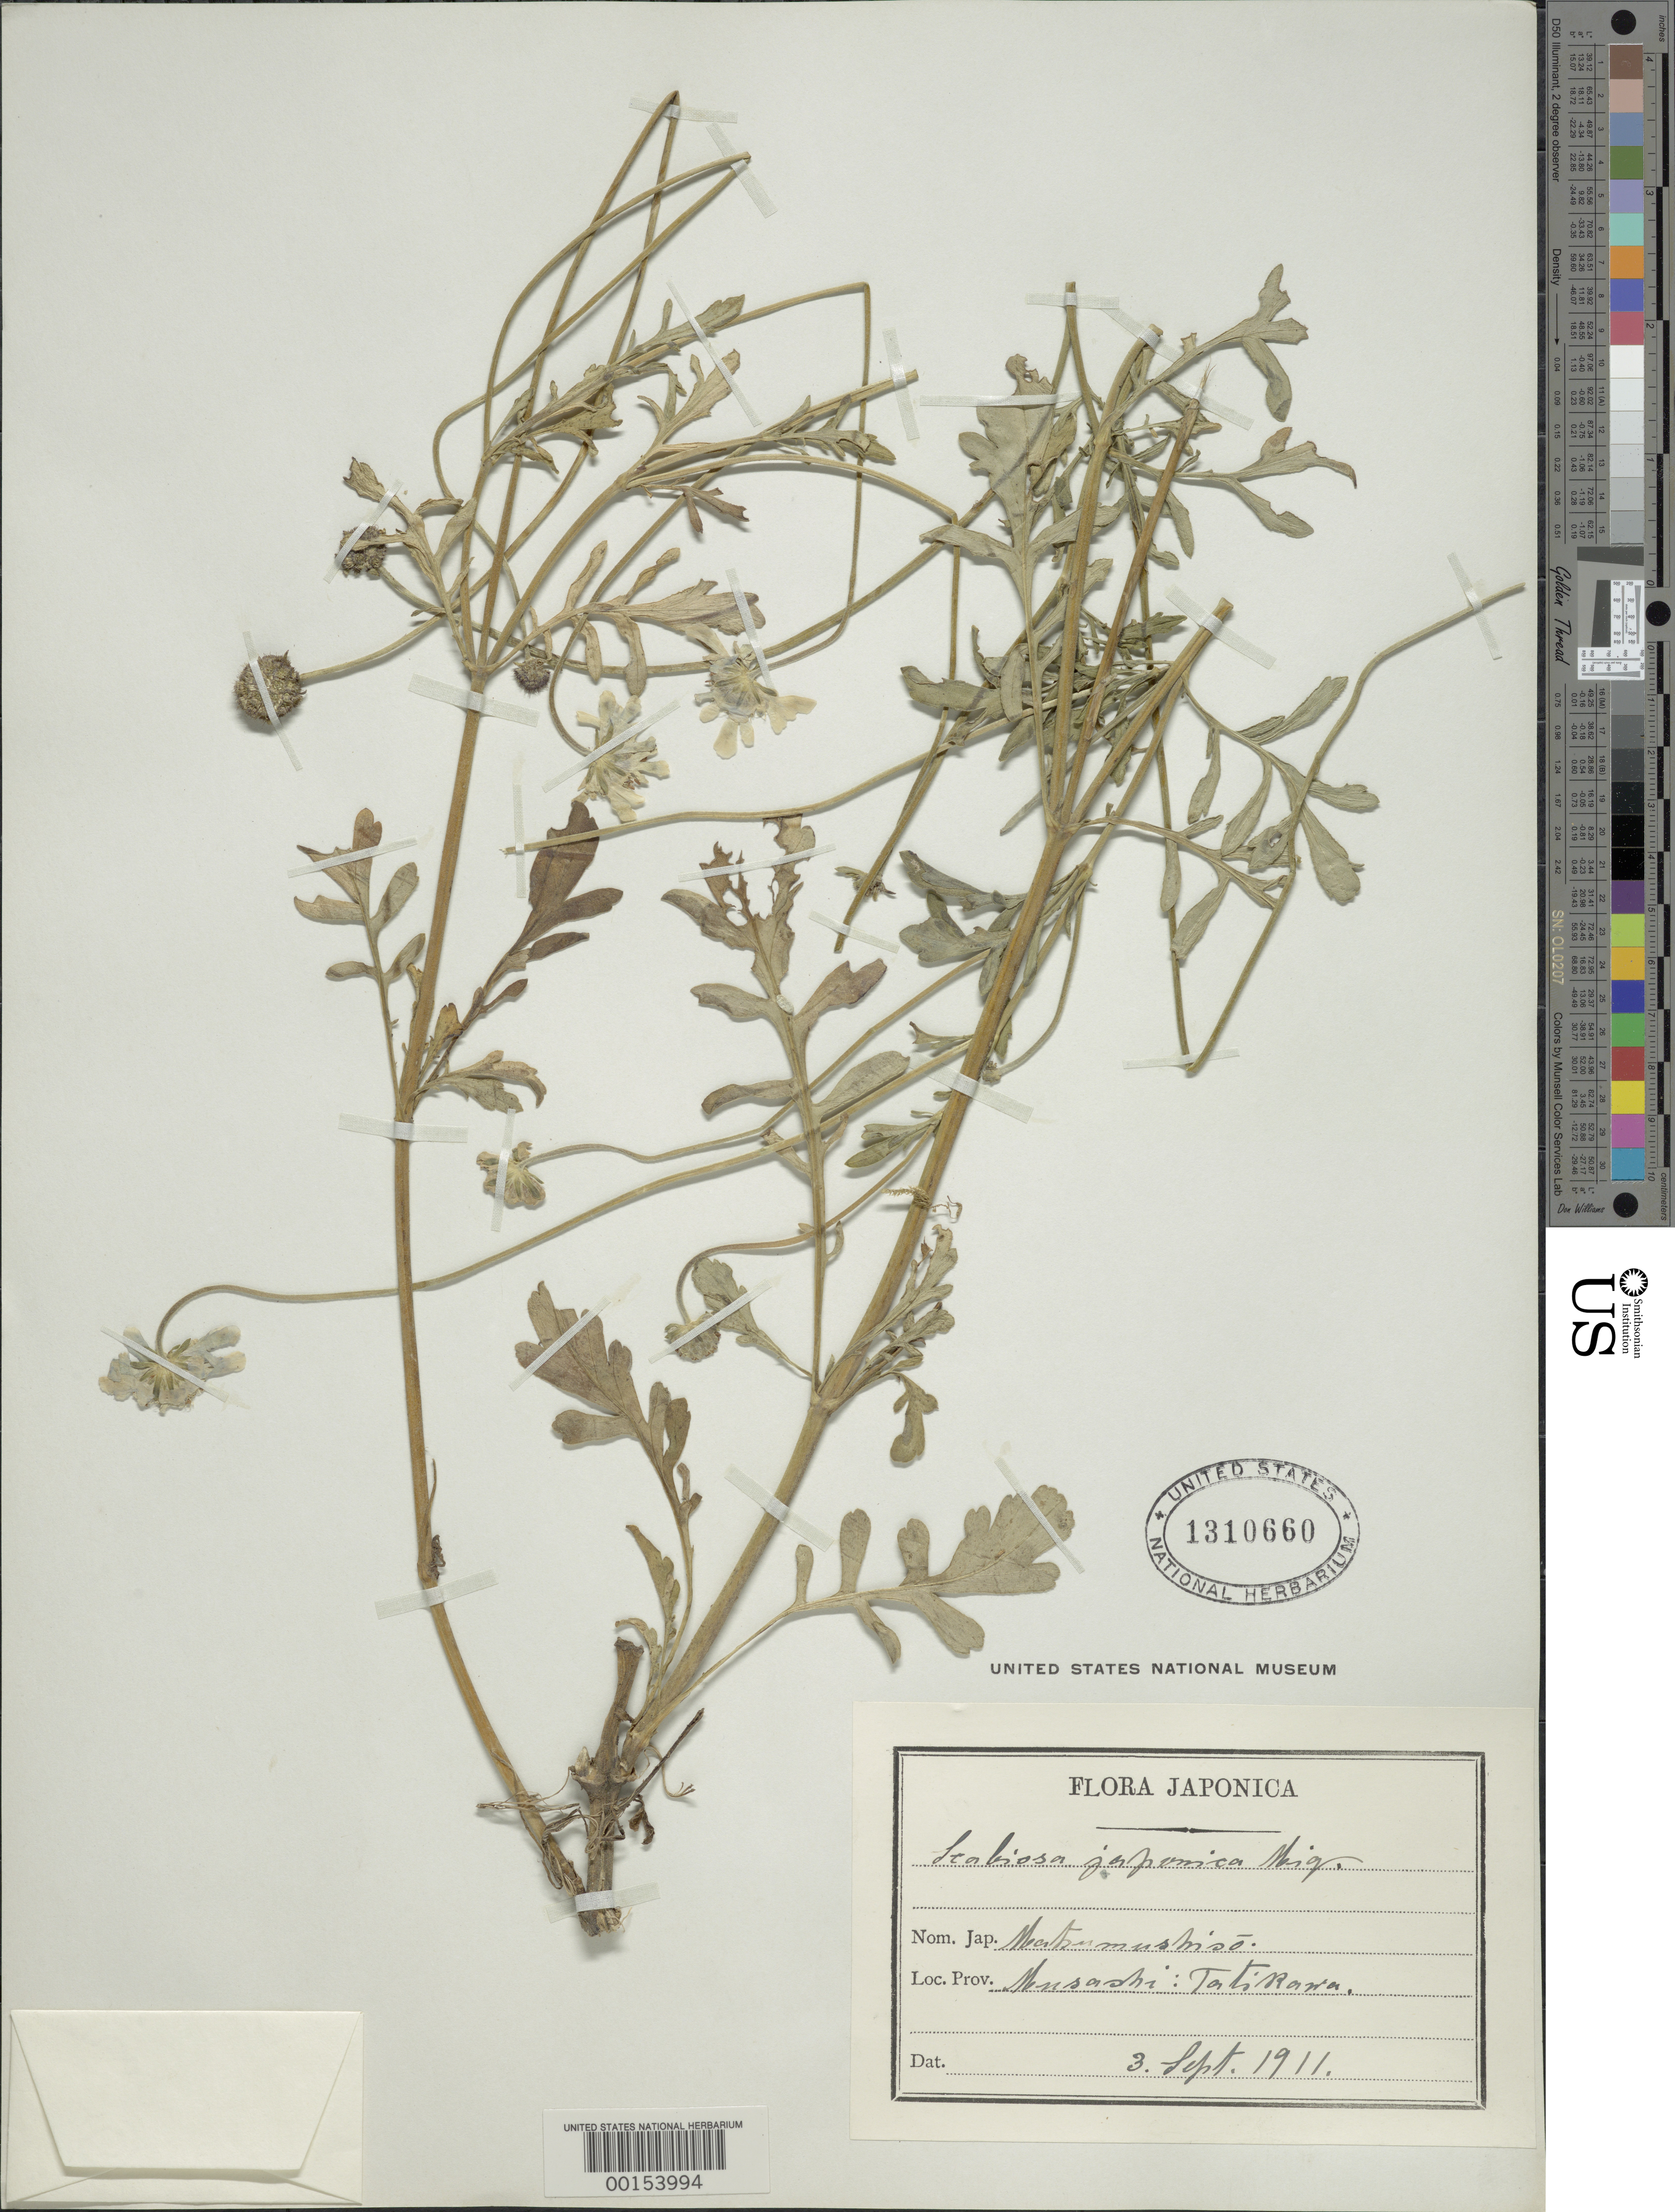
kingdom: Plantae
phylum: Tracheophyta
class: Magnoliopsida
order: Dipsacales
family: Caprifoliaceae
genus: Scabiosa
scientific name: Scabiosa japonica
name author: Miq.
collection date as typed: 03 Sep 1911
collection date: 1911-09-03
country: Japan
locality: Musashi, Tatiroma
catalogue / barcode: US 1310660